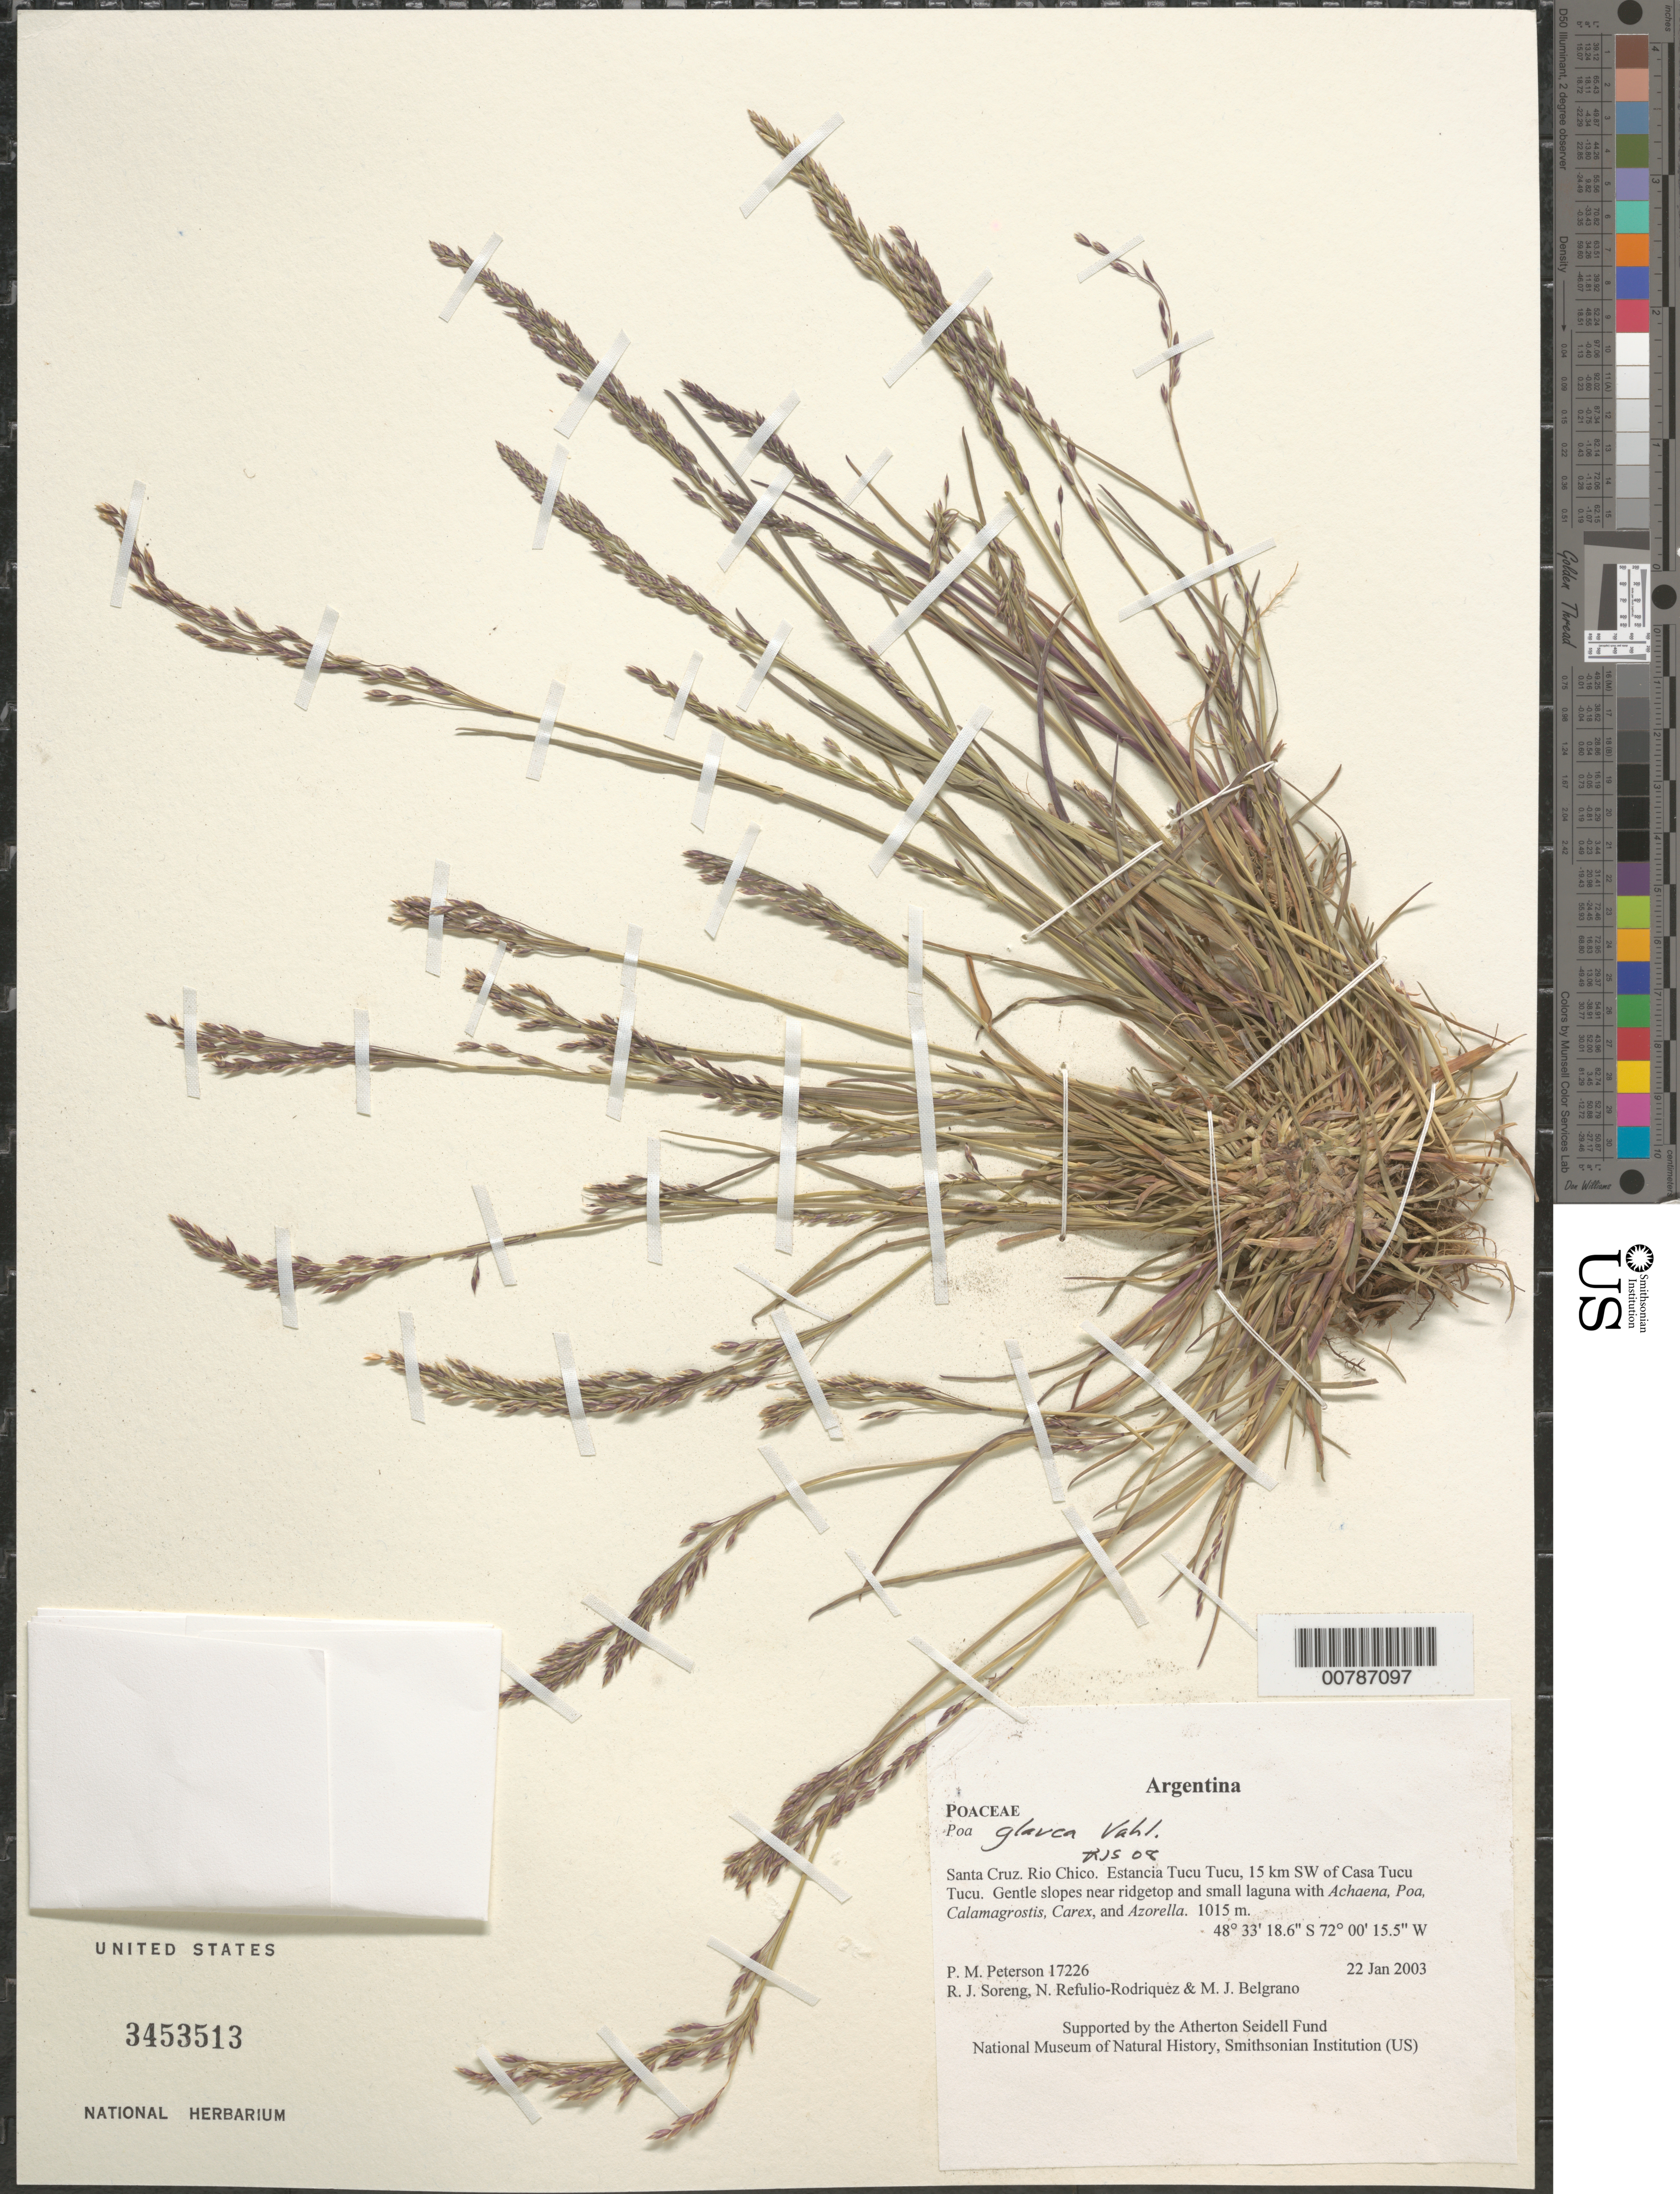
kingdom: Plantae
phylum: Tracheophyta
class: Liliopsida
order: Poales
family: Poaceae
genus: Poa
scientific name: Poa glauca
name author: Vahl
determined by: Soreng, Robert J., Research Associate (BOT), Smithsonian Institution - National Museum of Natural History (UNITED STATES)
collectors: P. M. Peterson, R. J. Soreng, N. Refulio-Rodríguez & M. Belgrano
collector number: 17226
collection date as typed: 22 Jan 2003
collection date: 2003-01-22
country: Argentina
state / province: Santa Cruz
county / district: Rio Chico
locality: Estancia Tucu Tucu, 15 km SW of Casa Tucu Tucu. Gentle slopes near ridgetop and small laguna with Achaena, Poa, Calamagrostis, Carex, and Azorella.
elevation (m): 1015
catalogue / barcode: US 3453513